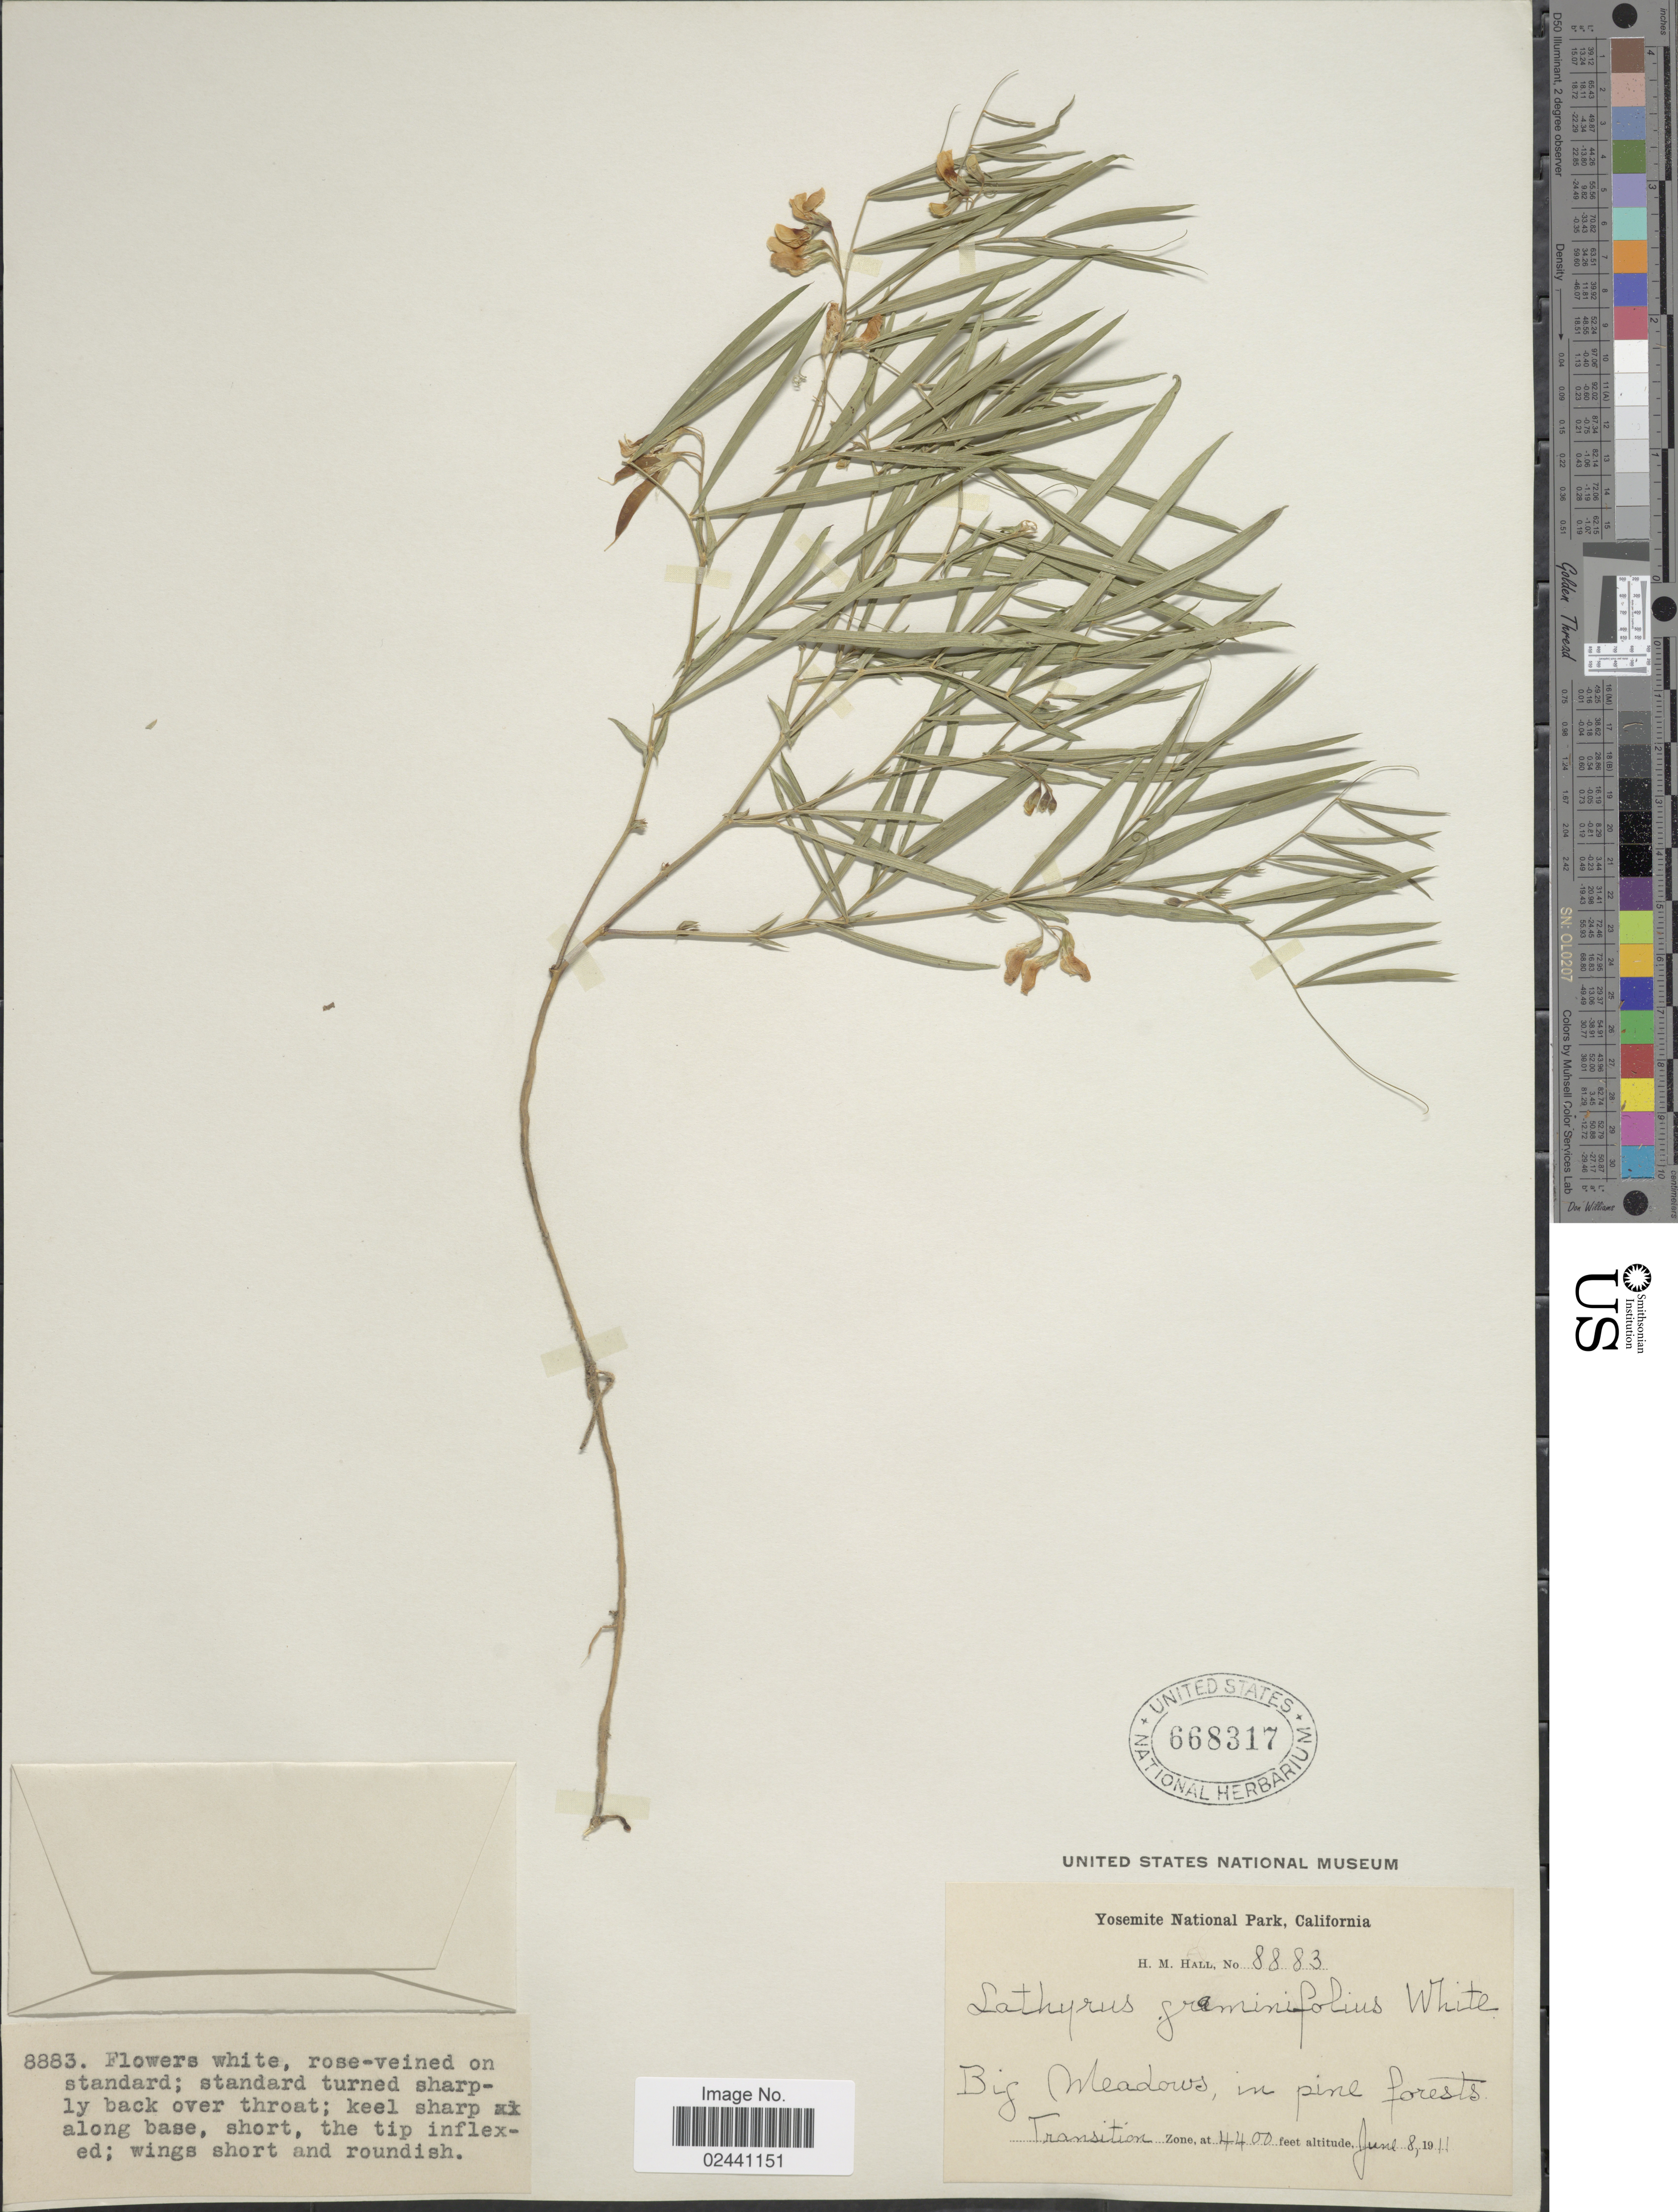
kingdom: Plantae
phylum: Tracheophyta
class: Magnoliopsida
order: Fabales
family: Fabaceae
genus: Lathyrus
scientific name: Lathyrus oregonensis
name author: T.G. White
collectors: H. M. Hall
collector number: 8883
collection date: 1911-06-08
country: United States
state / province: California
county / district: Mariposa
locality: Yosemite National Park. Big Meadows. Transition Zone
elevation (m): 1341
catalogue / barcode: US 668317